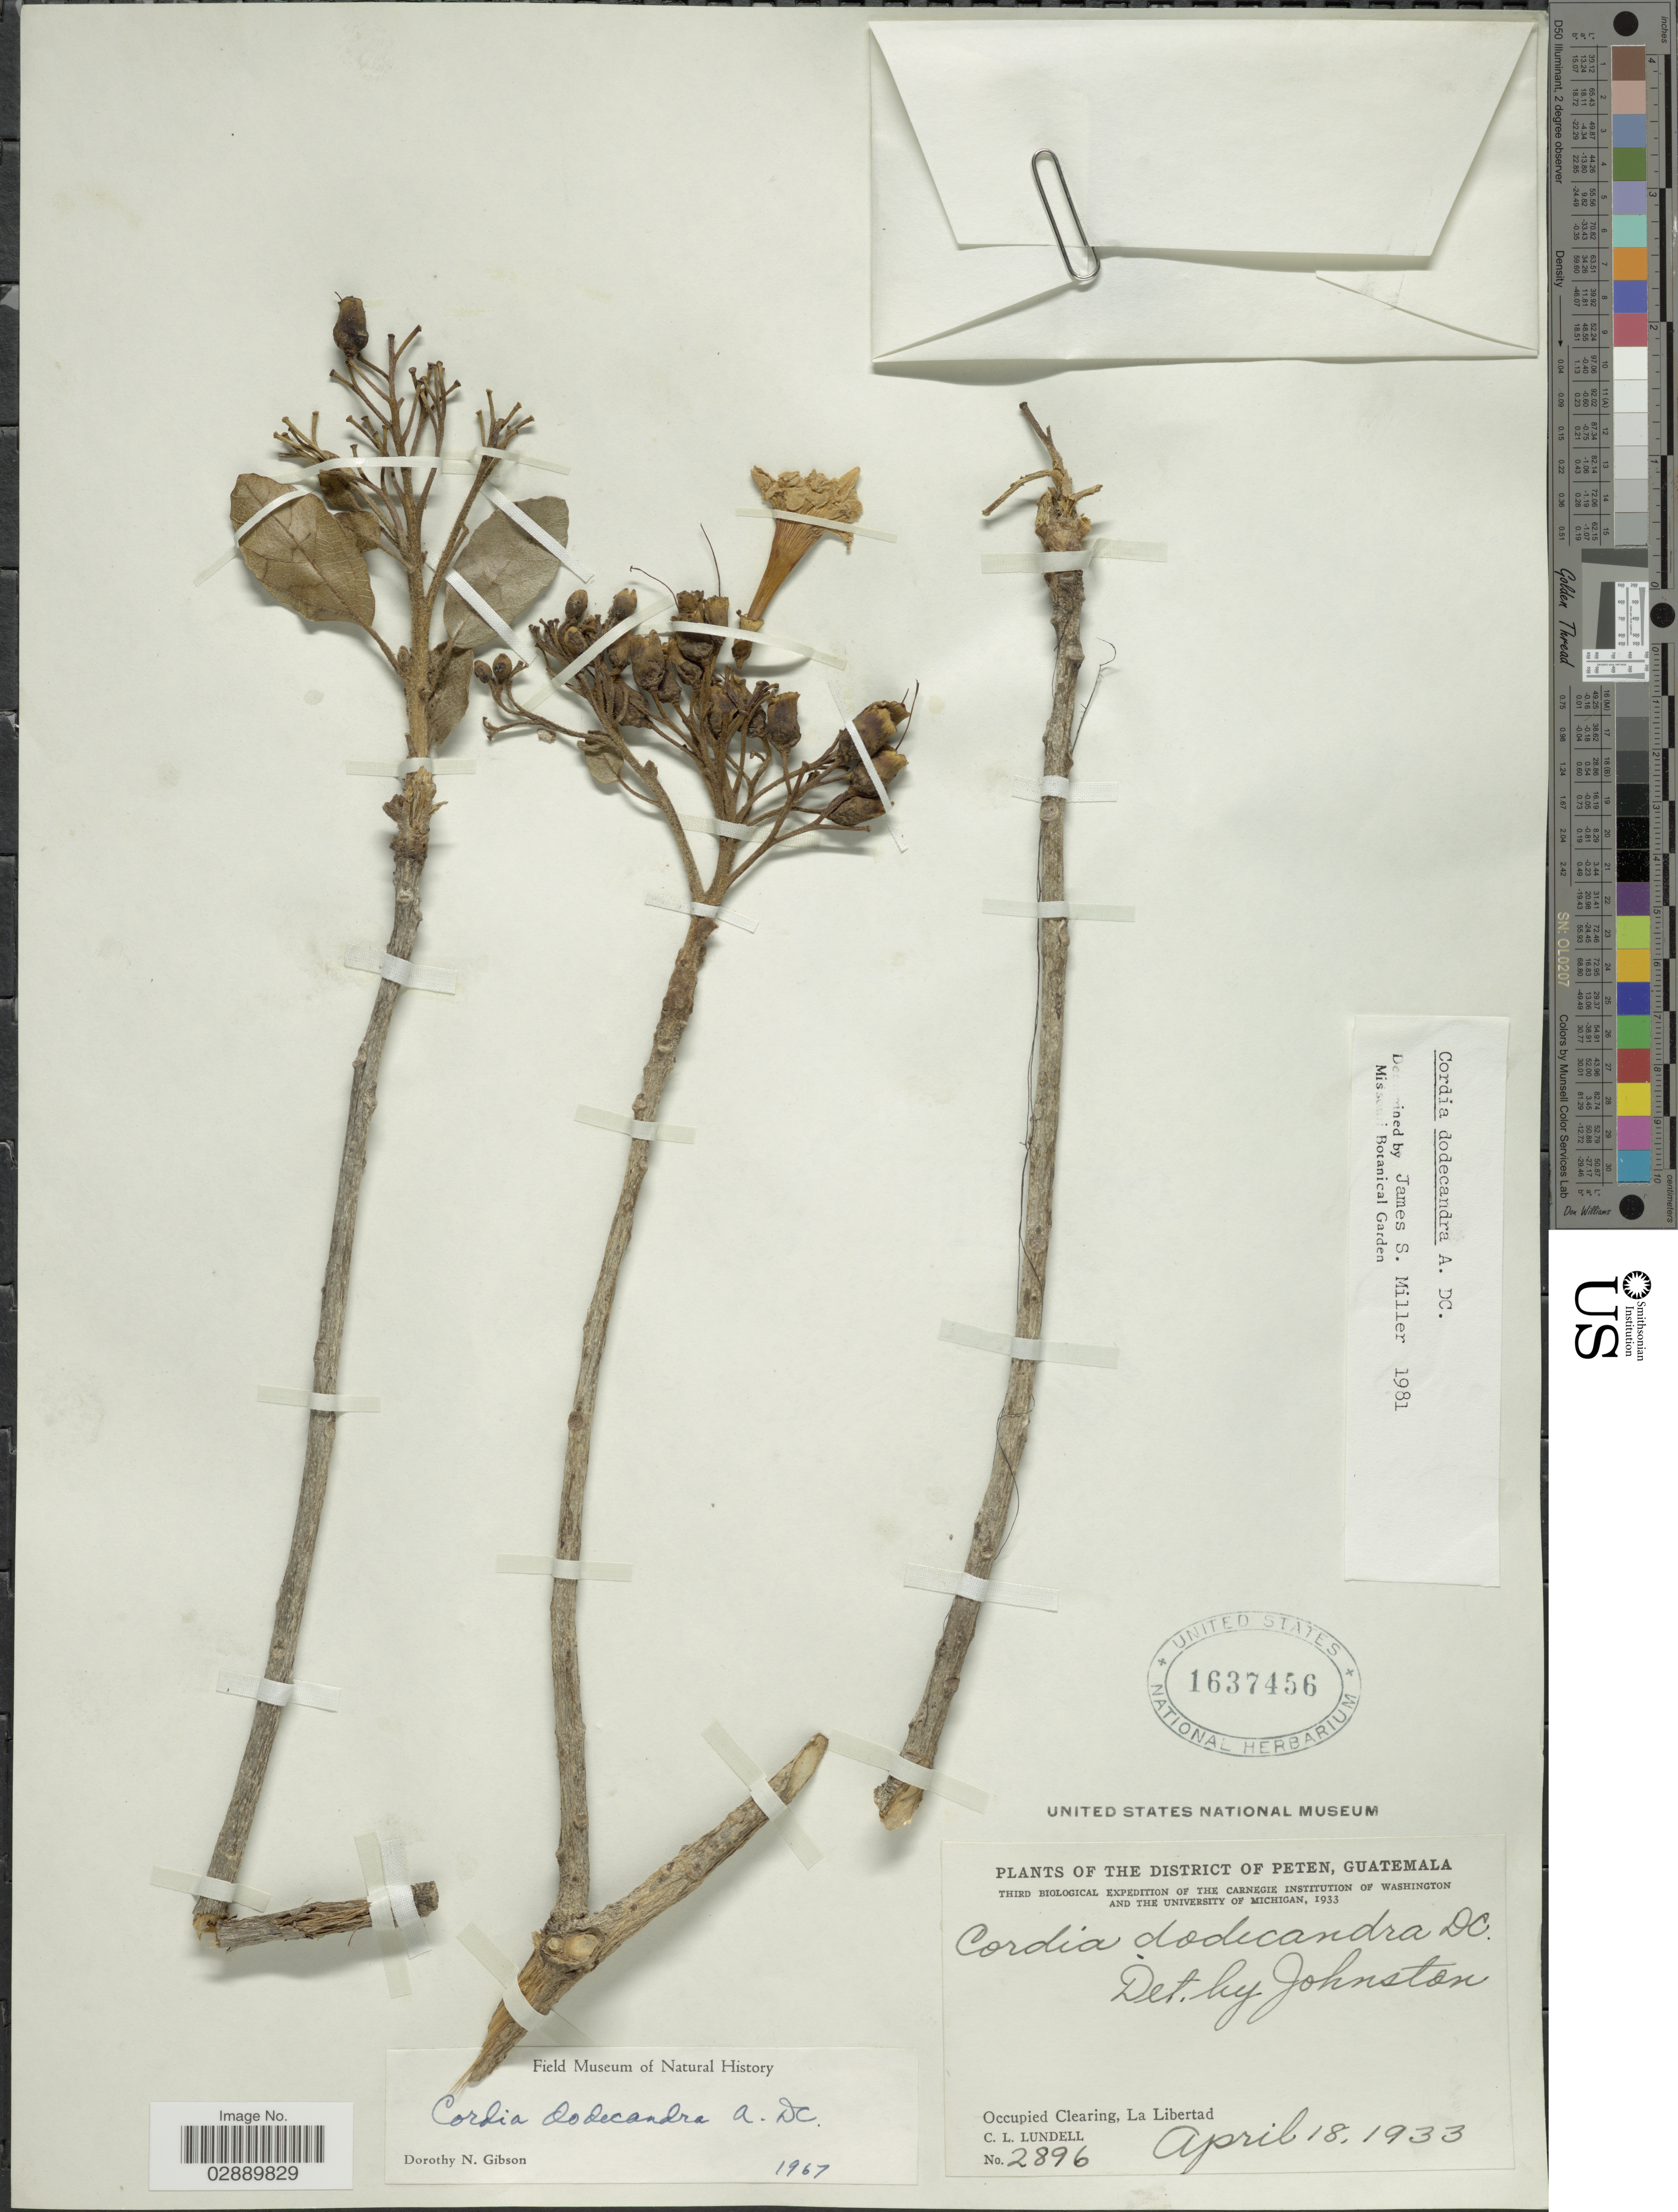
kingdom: Plantae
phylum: Tracheophyta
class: Magnoliopsida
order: Boraginales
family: Cordiaceae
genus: Cordia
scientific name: Cordia dodecandra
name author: A. DC.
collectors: C. L. Lundell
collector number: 2896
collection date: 1933-04-18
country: Guatemala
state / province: El Petén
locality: District of Peten. Occupied clearing, La Libertad.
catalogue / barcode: US 1637456